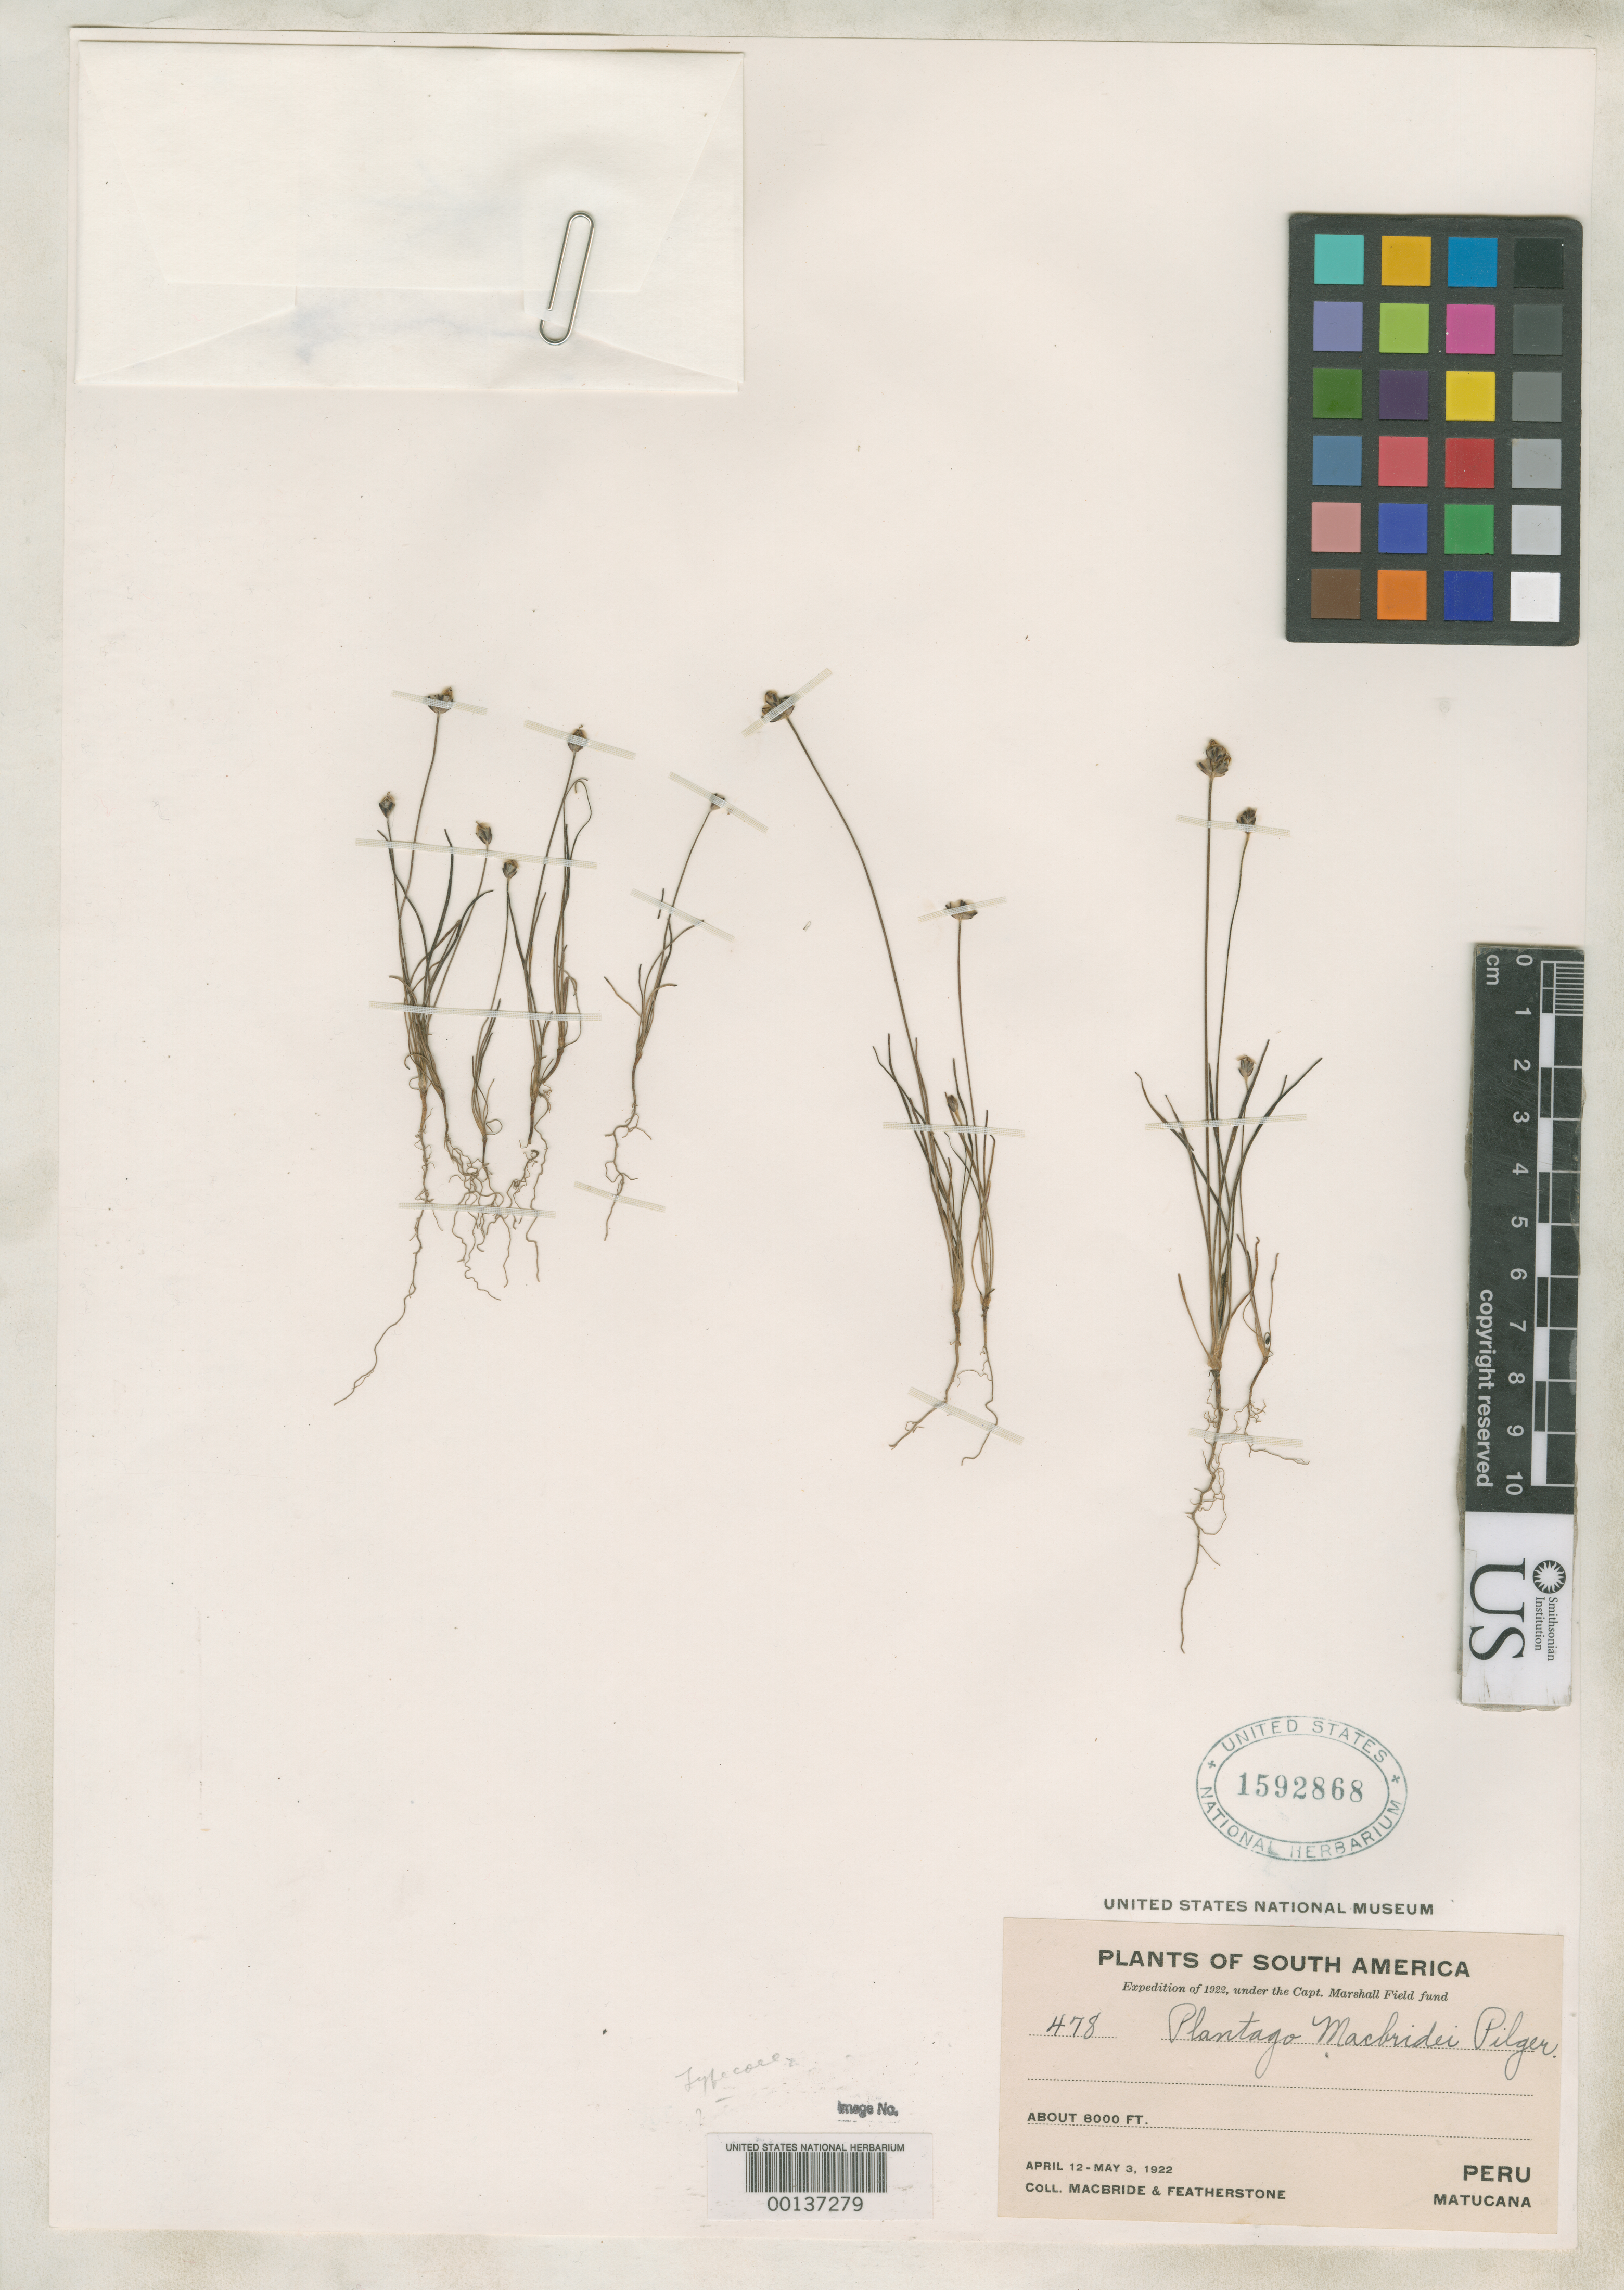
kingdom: Plantae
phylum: Tracheophyta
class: Magnoliopsida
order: Lamiales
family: Plantaginaceae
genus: Plantago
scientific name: Plantago macbridei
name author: Pilg.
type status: Isotype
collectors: J. F. Macbride & W. Featherstone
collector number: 478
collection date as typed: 12 Apr 1922 to 03 May 1922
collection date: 1922-04-12/1922-05-03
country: Peru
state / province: Lima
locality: Matucana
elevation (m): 2438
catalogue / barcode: US 1592868